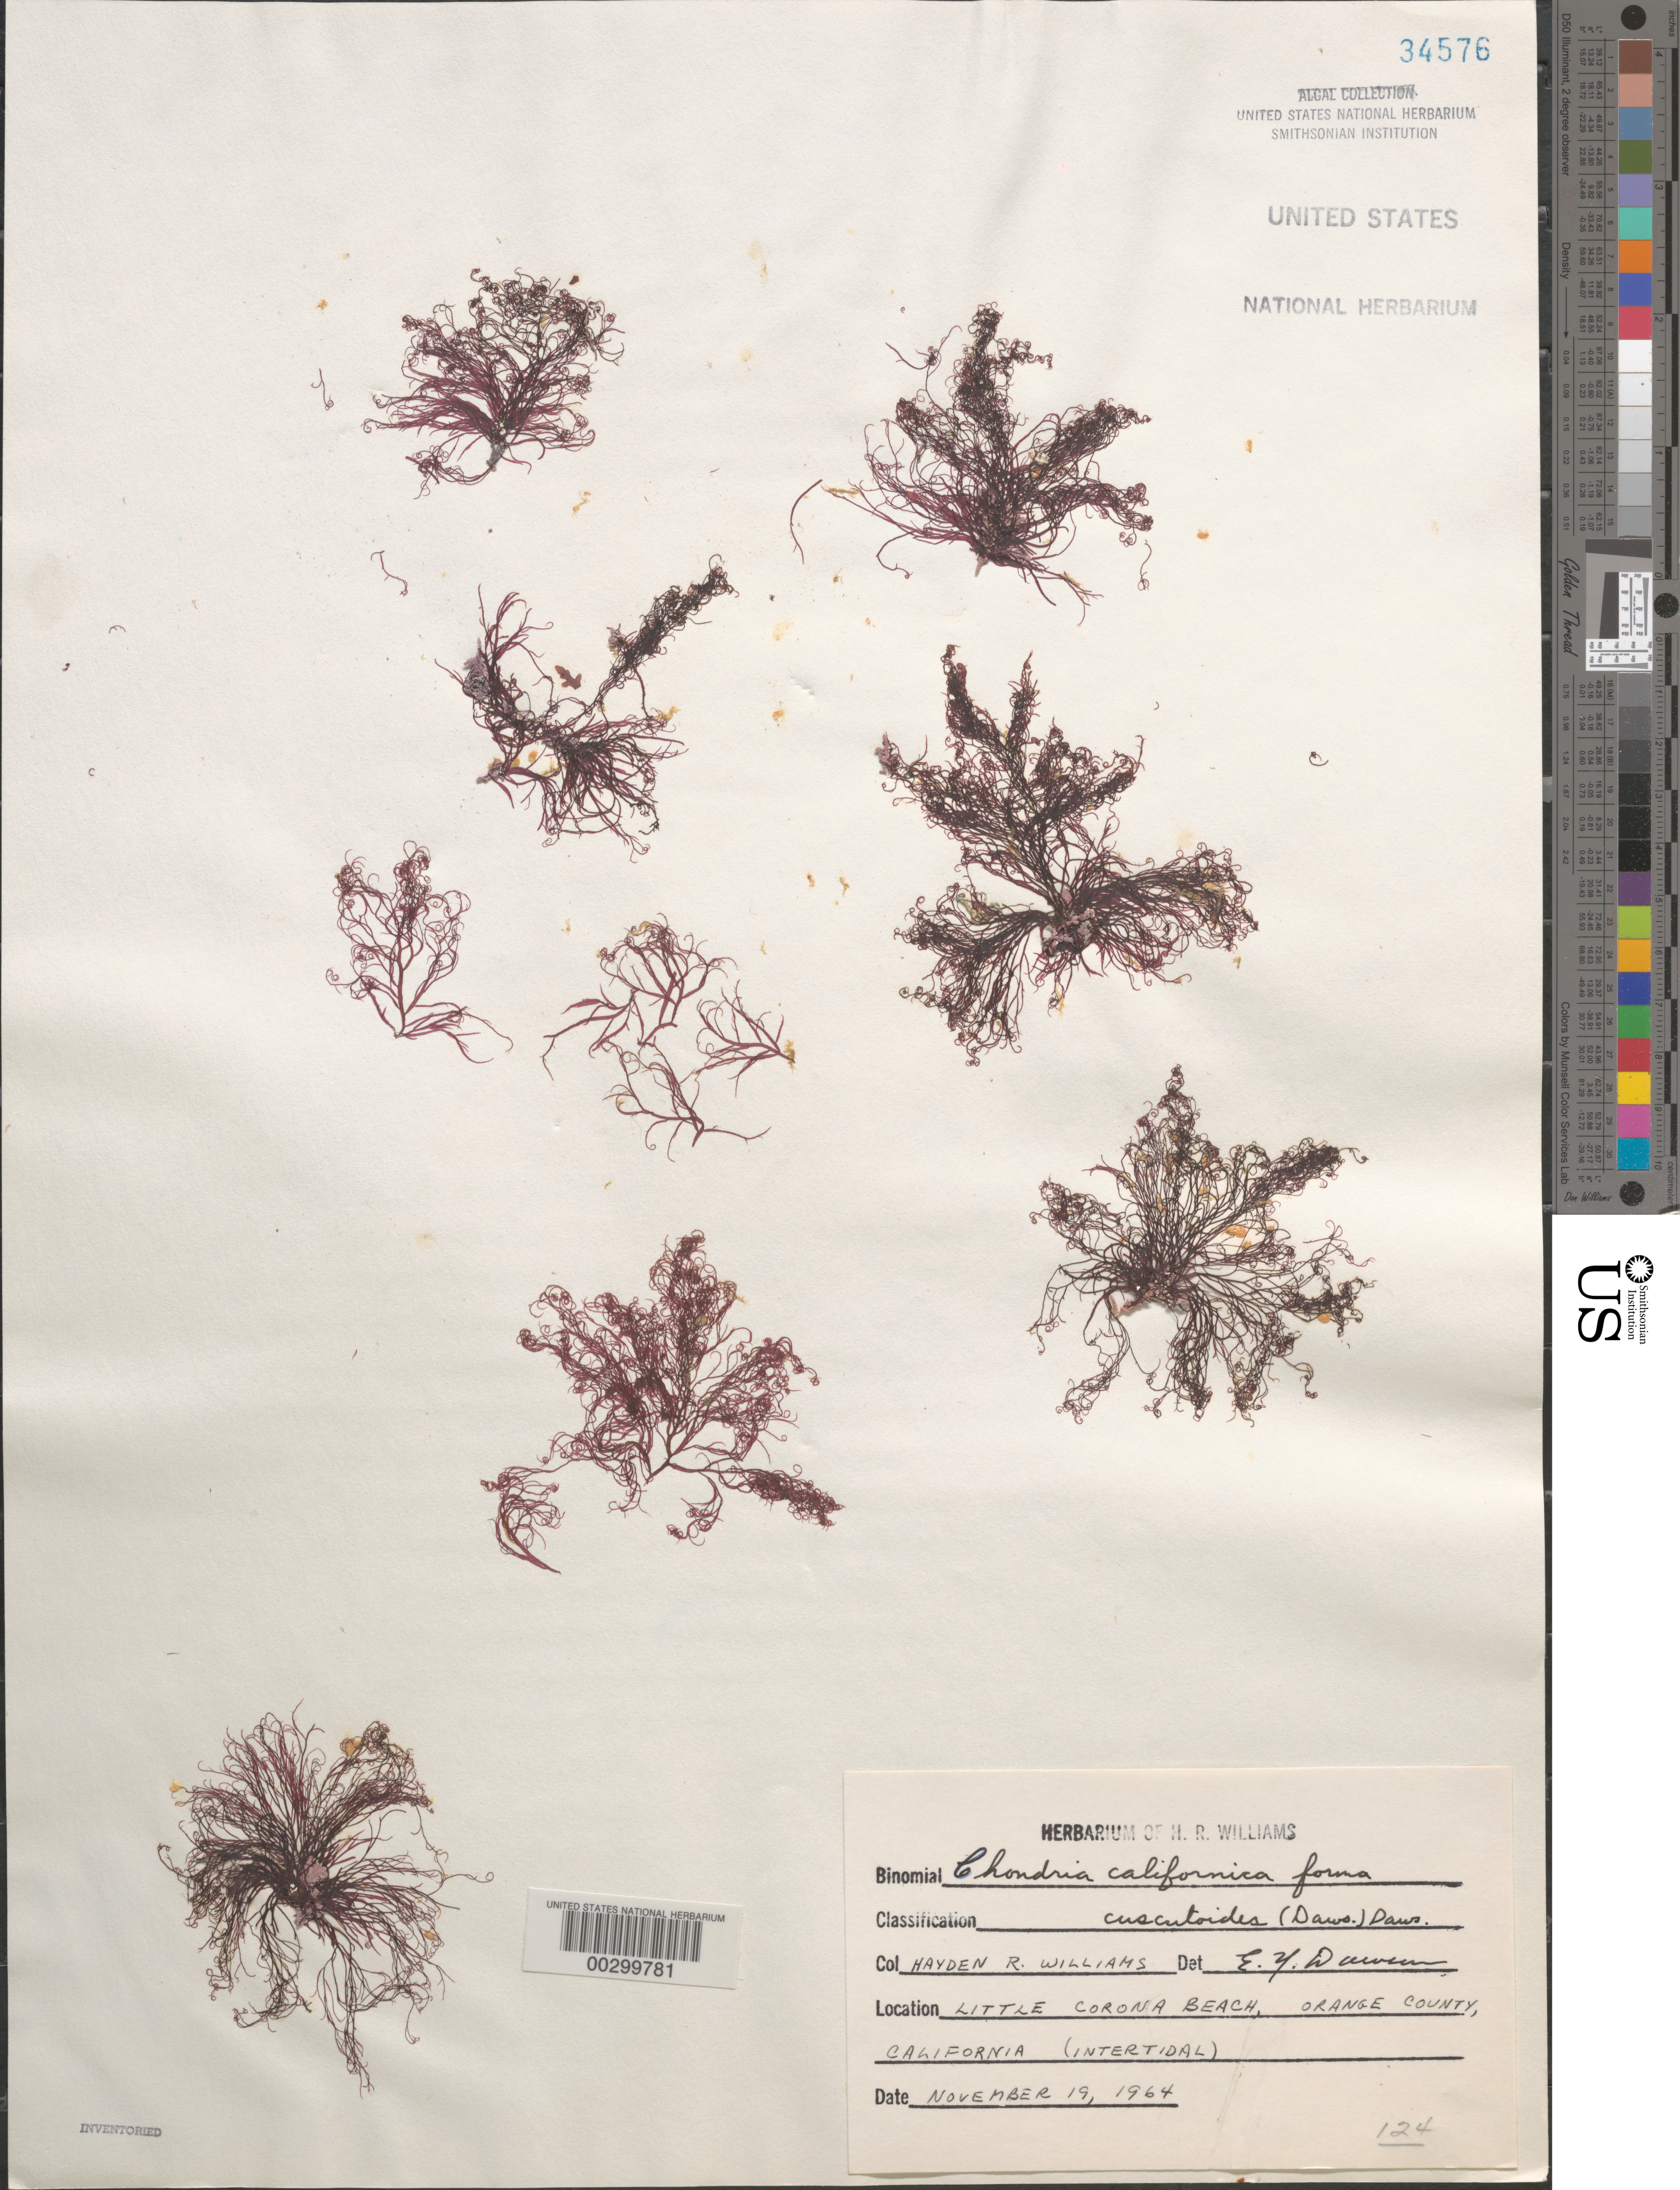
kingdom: Plantae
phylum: Rhodophyta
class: Florideophyceae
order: Ceramiales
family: Rhodomelaceae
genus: Chondria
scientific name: Chondria acrorhizophora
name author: Setch. & N.L. Gardner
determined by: Algae name updating Project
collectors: H. R. Williams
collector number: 124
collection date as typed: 19 Nov 1964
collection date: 1964-11-19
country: United States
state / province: California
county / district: Orange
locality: Little Corona Beach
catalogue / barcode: US 34576